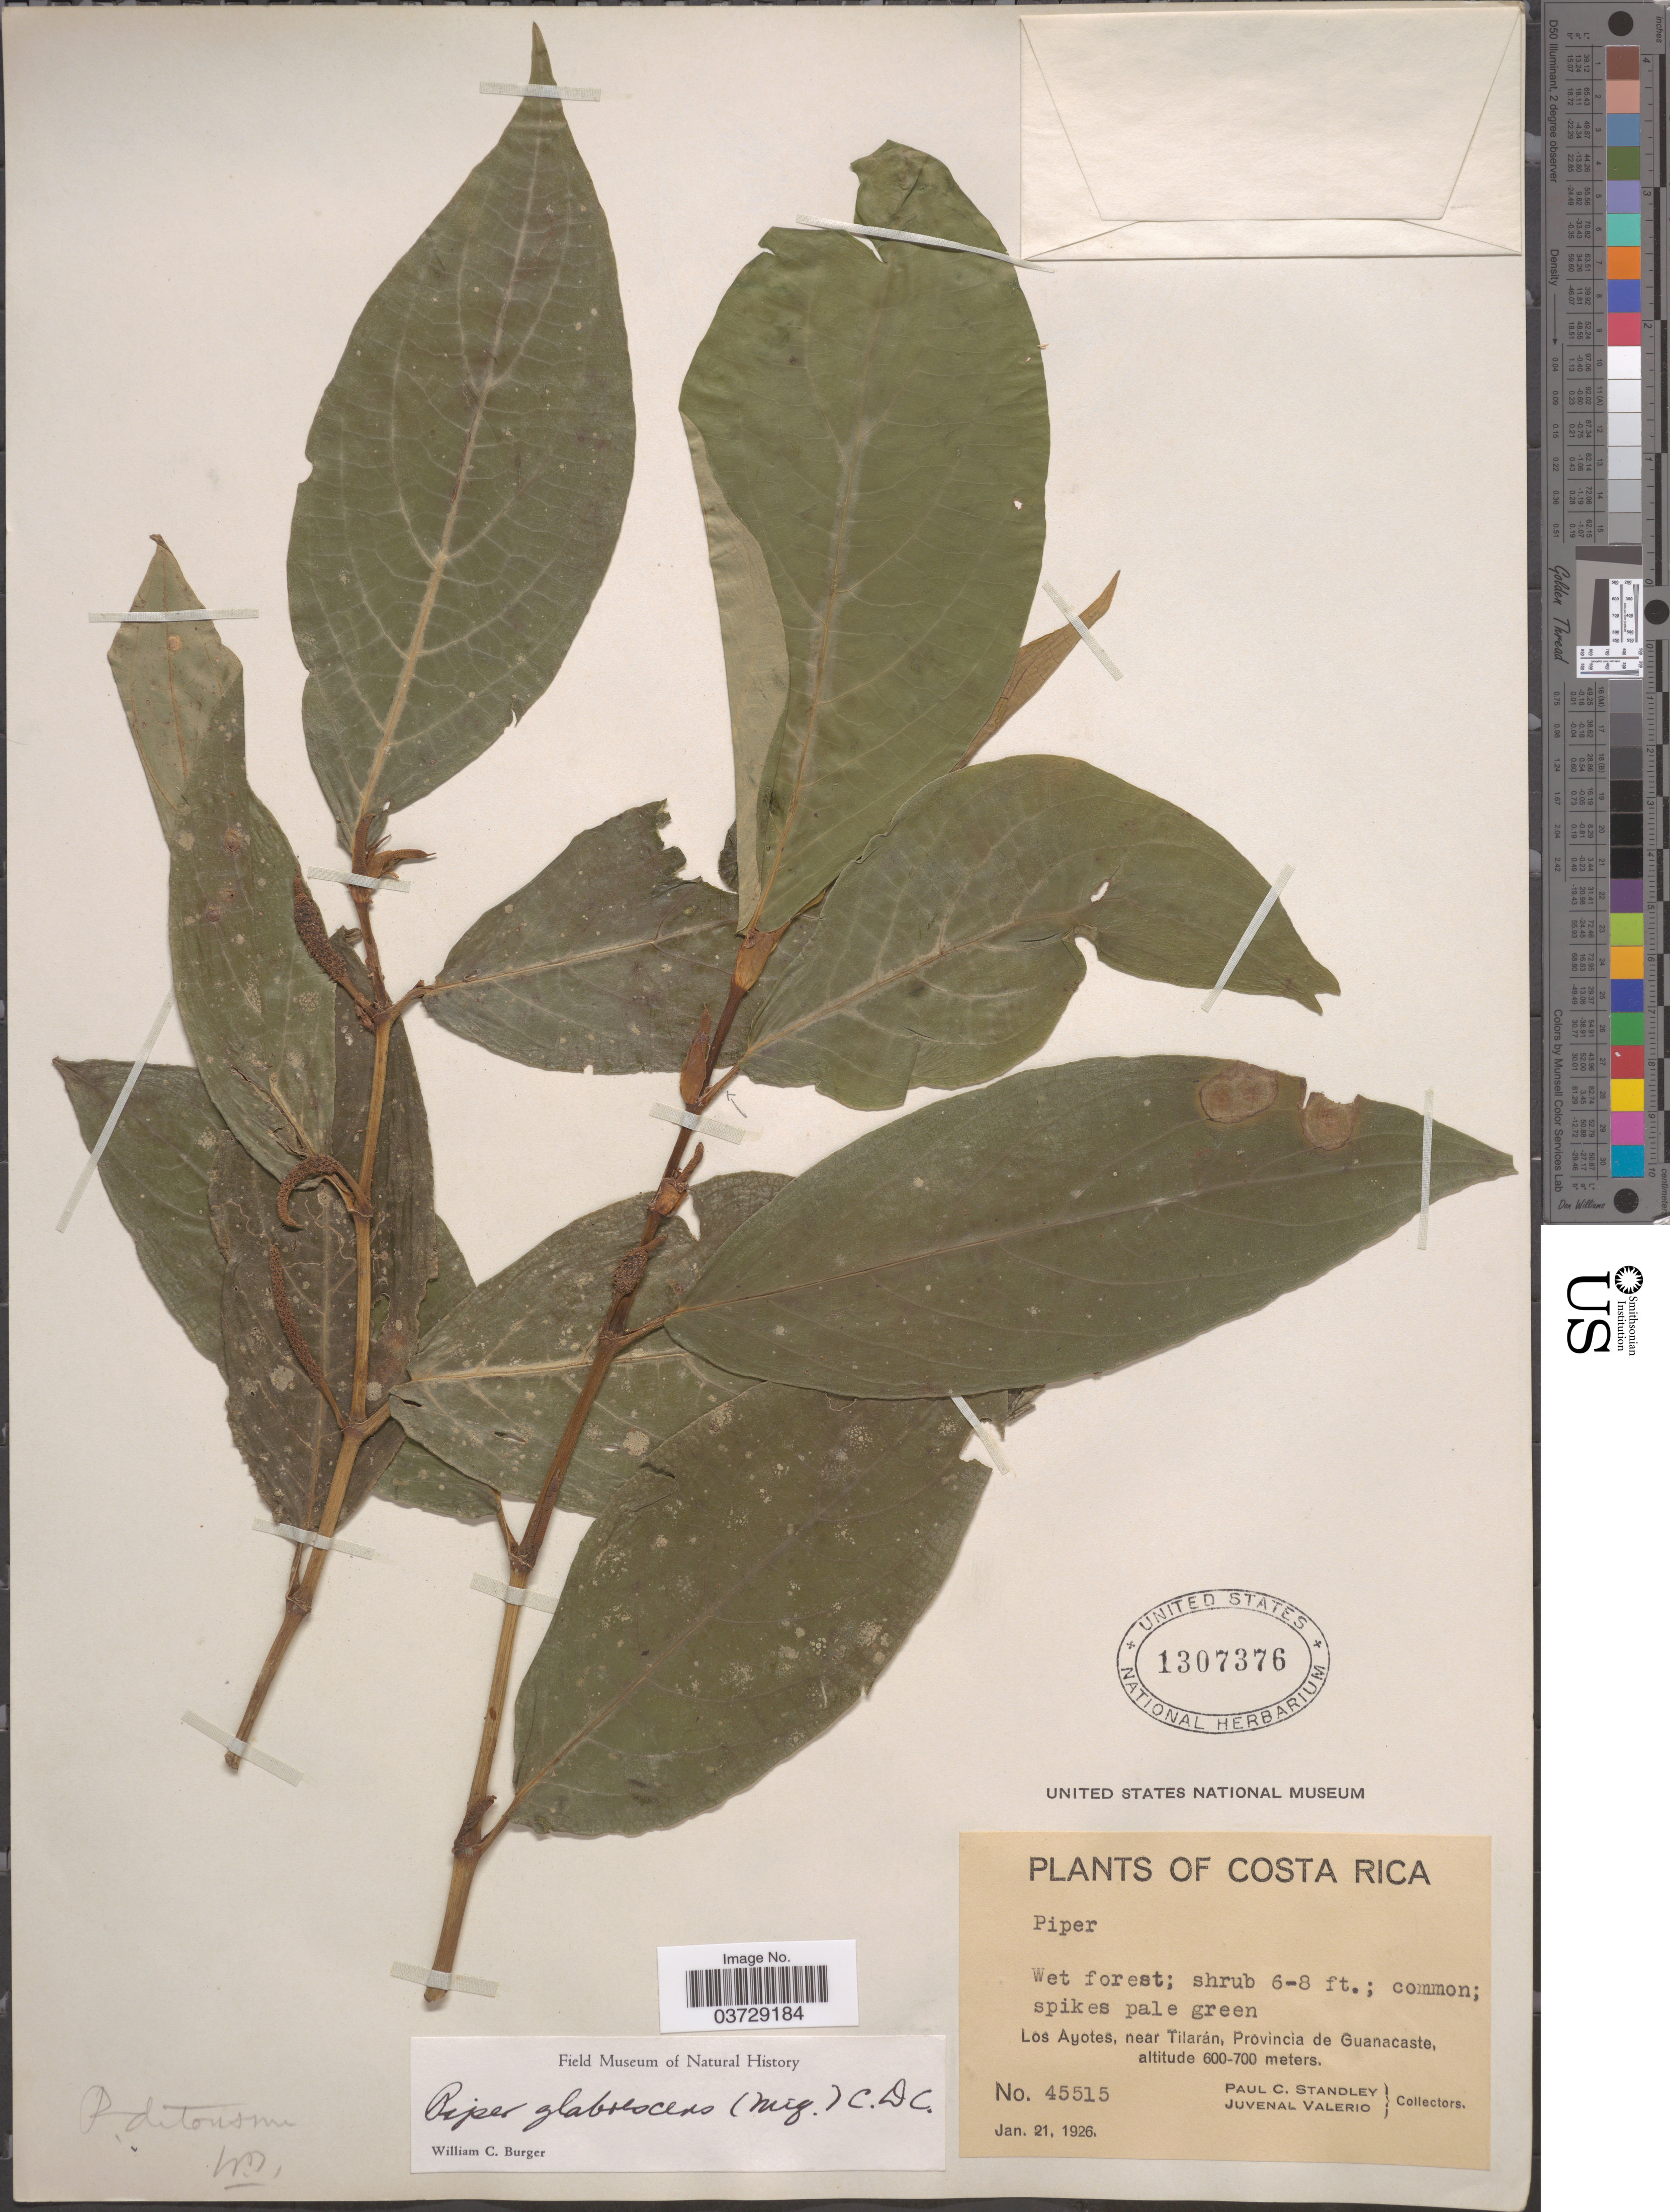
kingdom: Plantae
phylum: Tracheophyta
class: Magnoliopsida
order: Piperales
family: Piperaceae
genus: Piper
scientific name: Piper glabrescens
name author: (Miq.) C. DC.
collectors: P. C. Standley & J. Valerio R.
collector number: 45515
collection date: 1926-01-21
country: Costa Rica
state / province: Guanacaste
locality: Los Ayotes, near Tilarán.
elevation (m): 600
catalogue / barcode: US 1307376